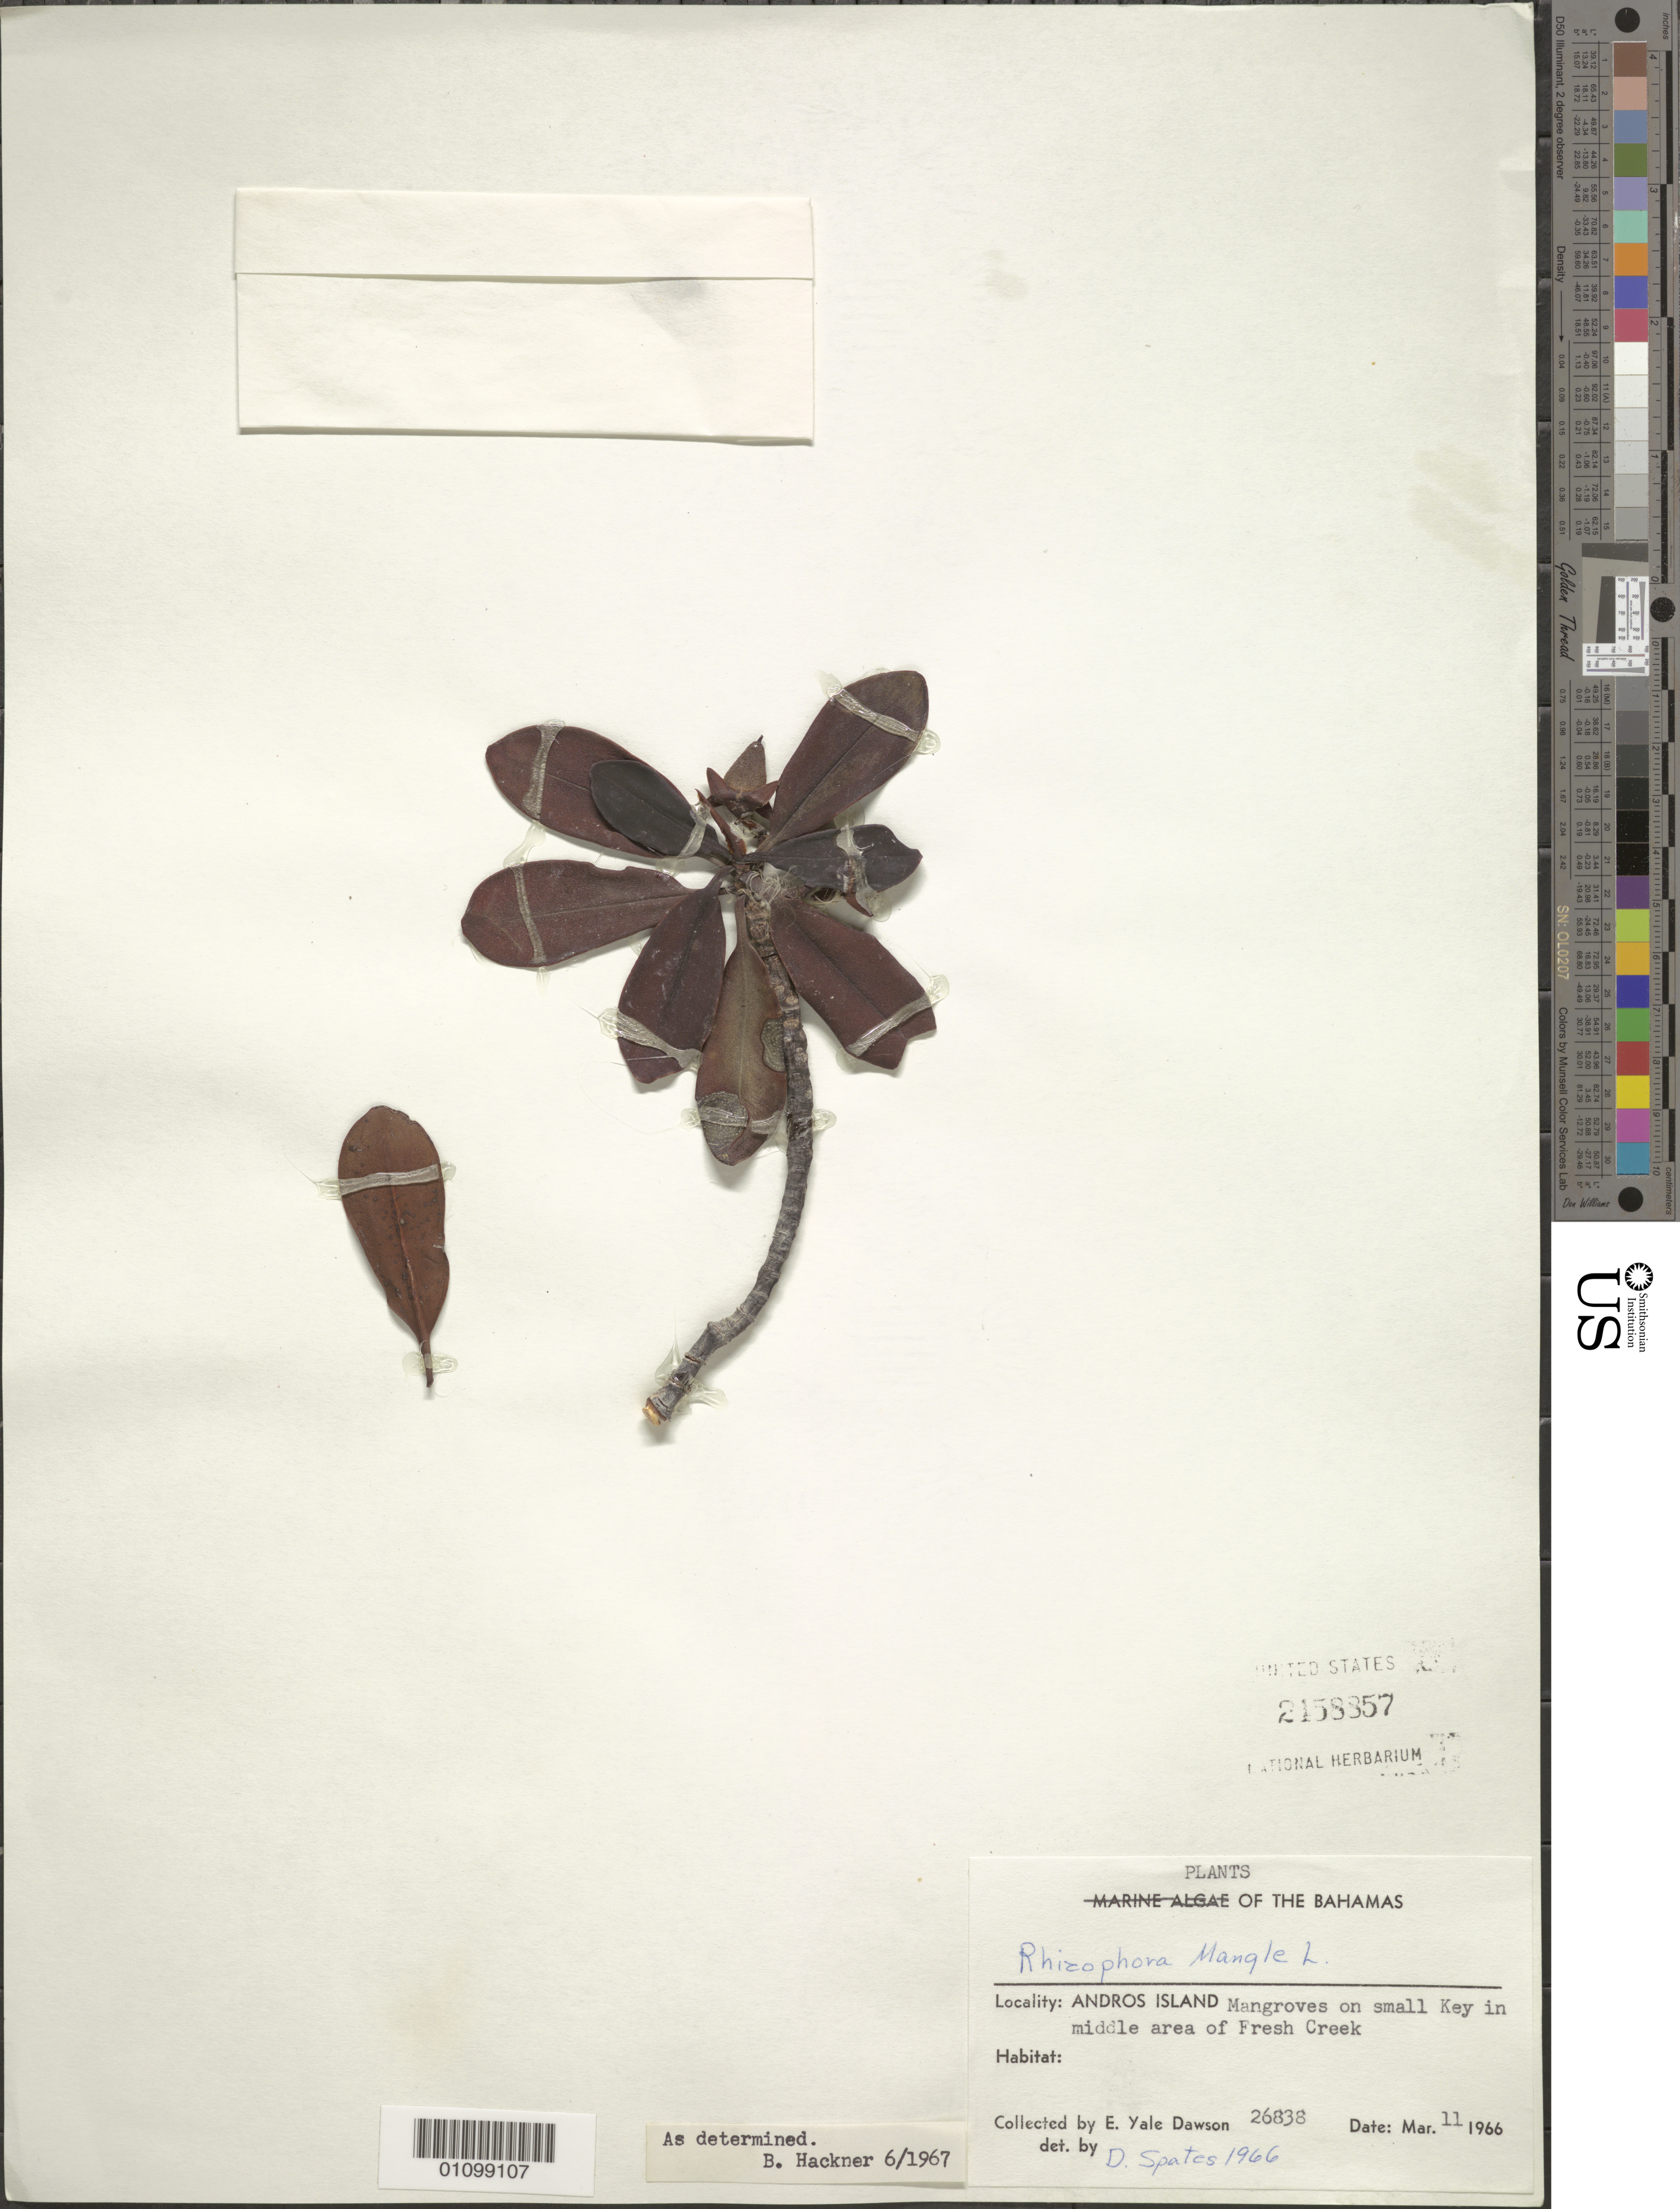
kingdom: Plantae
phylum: Tracheophyta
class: Magnoliopsida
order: Malpighiales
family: Rhizophoraceae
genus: Rhizophora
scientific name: Rhizophora mangle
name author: L.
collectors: E. Y. Dawson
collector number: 26838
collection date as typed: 11 Mar 1966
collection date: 1966-03-11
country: Bahamas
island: Andros I.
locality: Mangrove on small Key in middle area of Fresh Creek.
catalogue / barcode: US 2158857